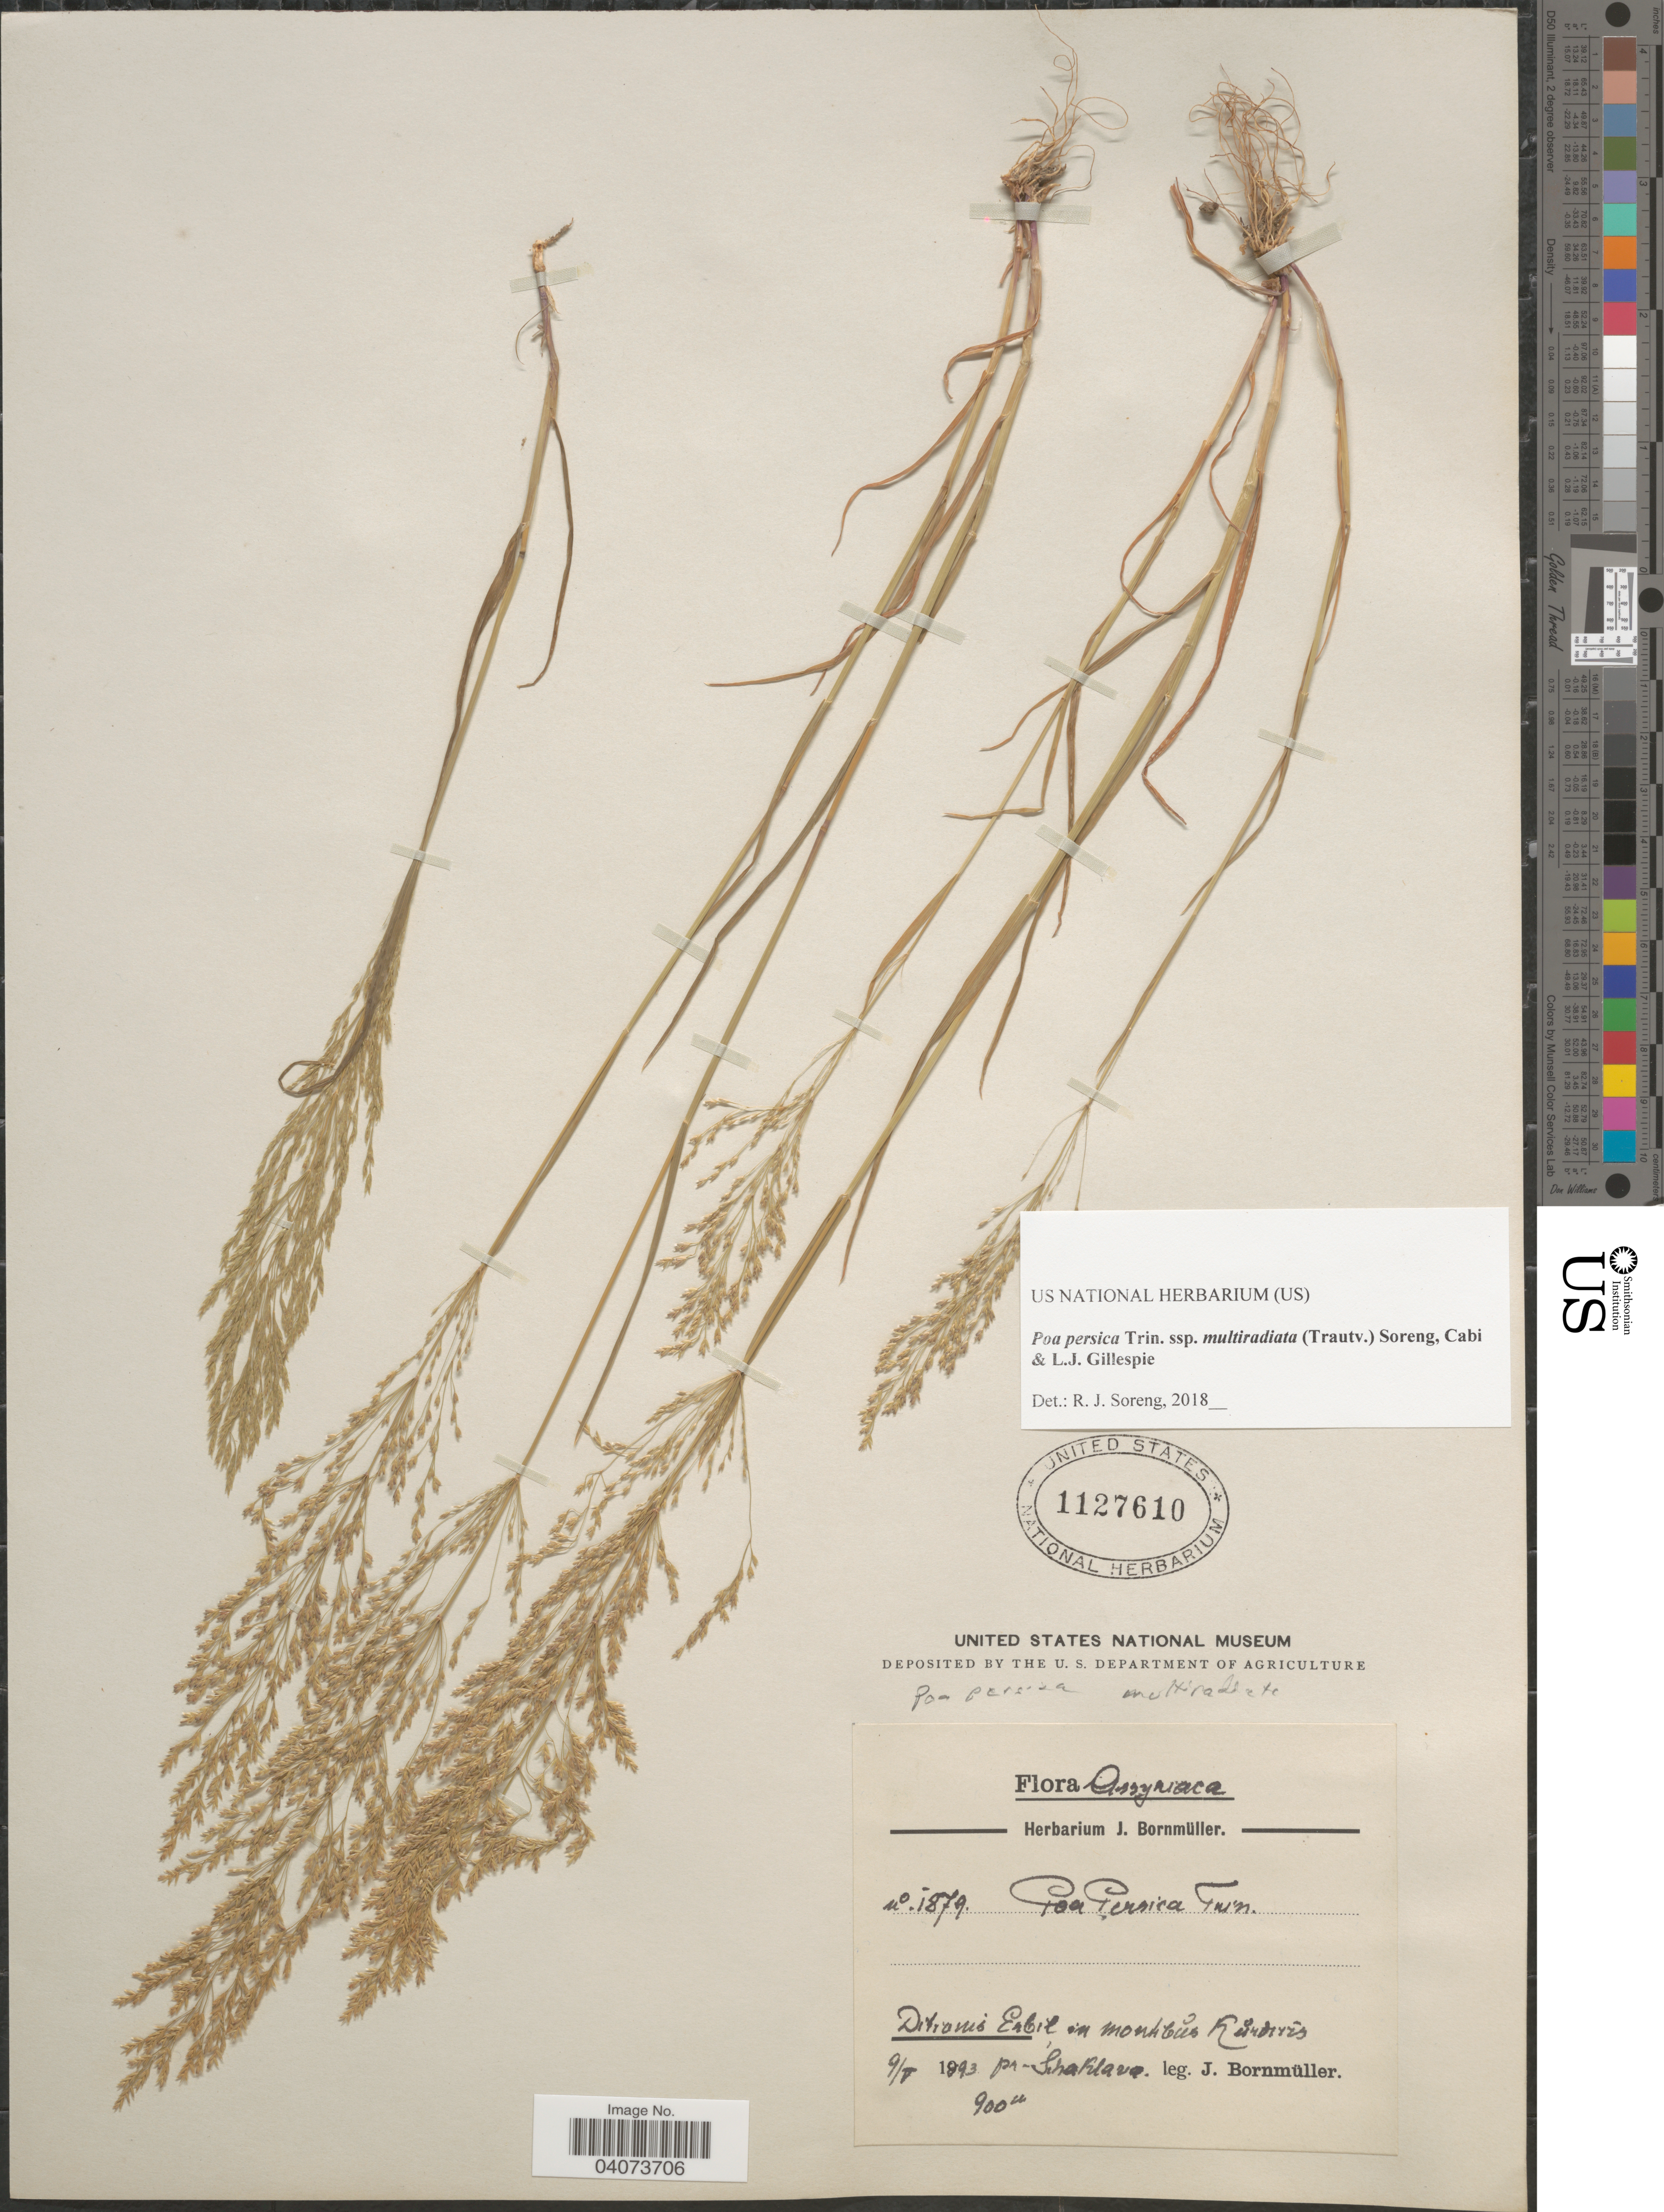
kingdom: Plantae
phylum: Tracheophyta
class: Liliopsida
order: Poales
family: Poaceae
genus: Poa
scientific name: Poa persica subsp. multiradiata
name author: (Trautv.) Soreng et al.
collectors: J. Bornmüller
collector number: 1879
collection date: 1893-05-09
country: Iraq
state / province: Arbīl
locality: Assyriaca. Ditionis Erbil, in montibŭs Kurdis pr. Schaklava.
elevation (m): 900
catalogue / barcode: US 1127610